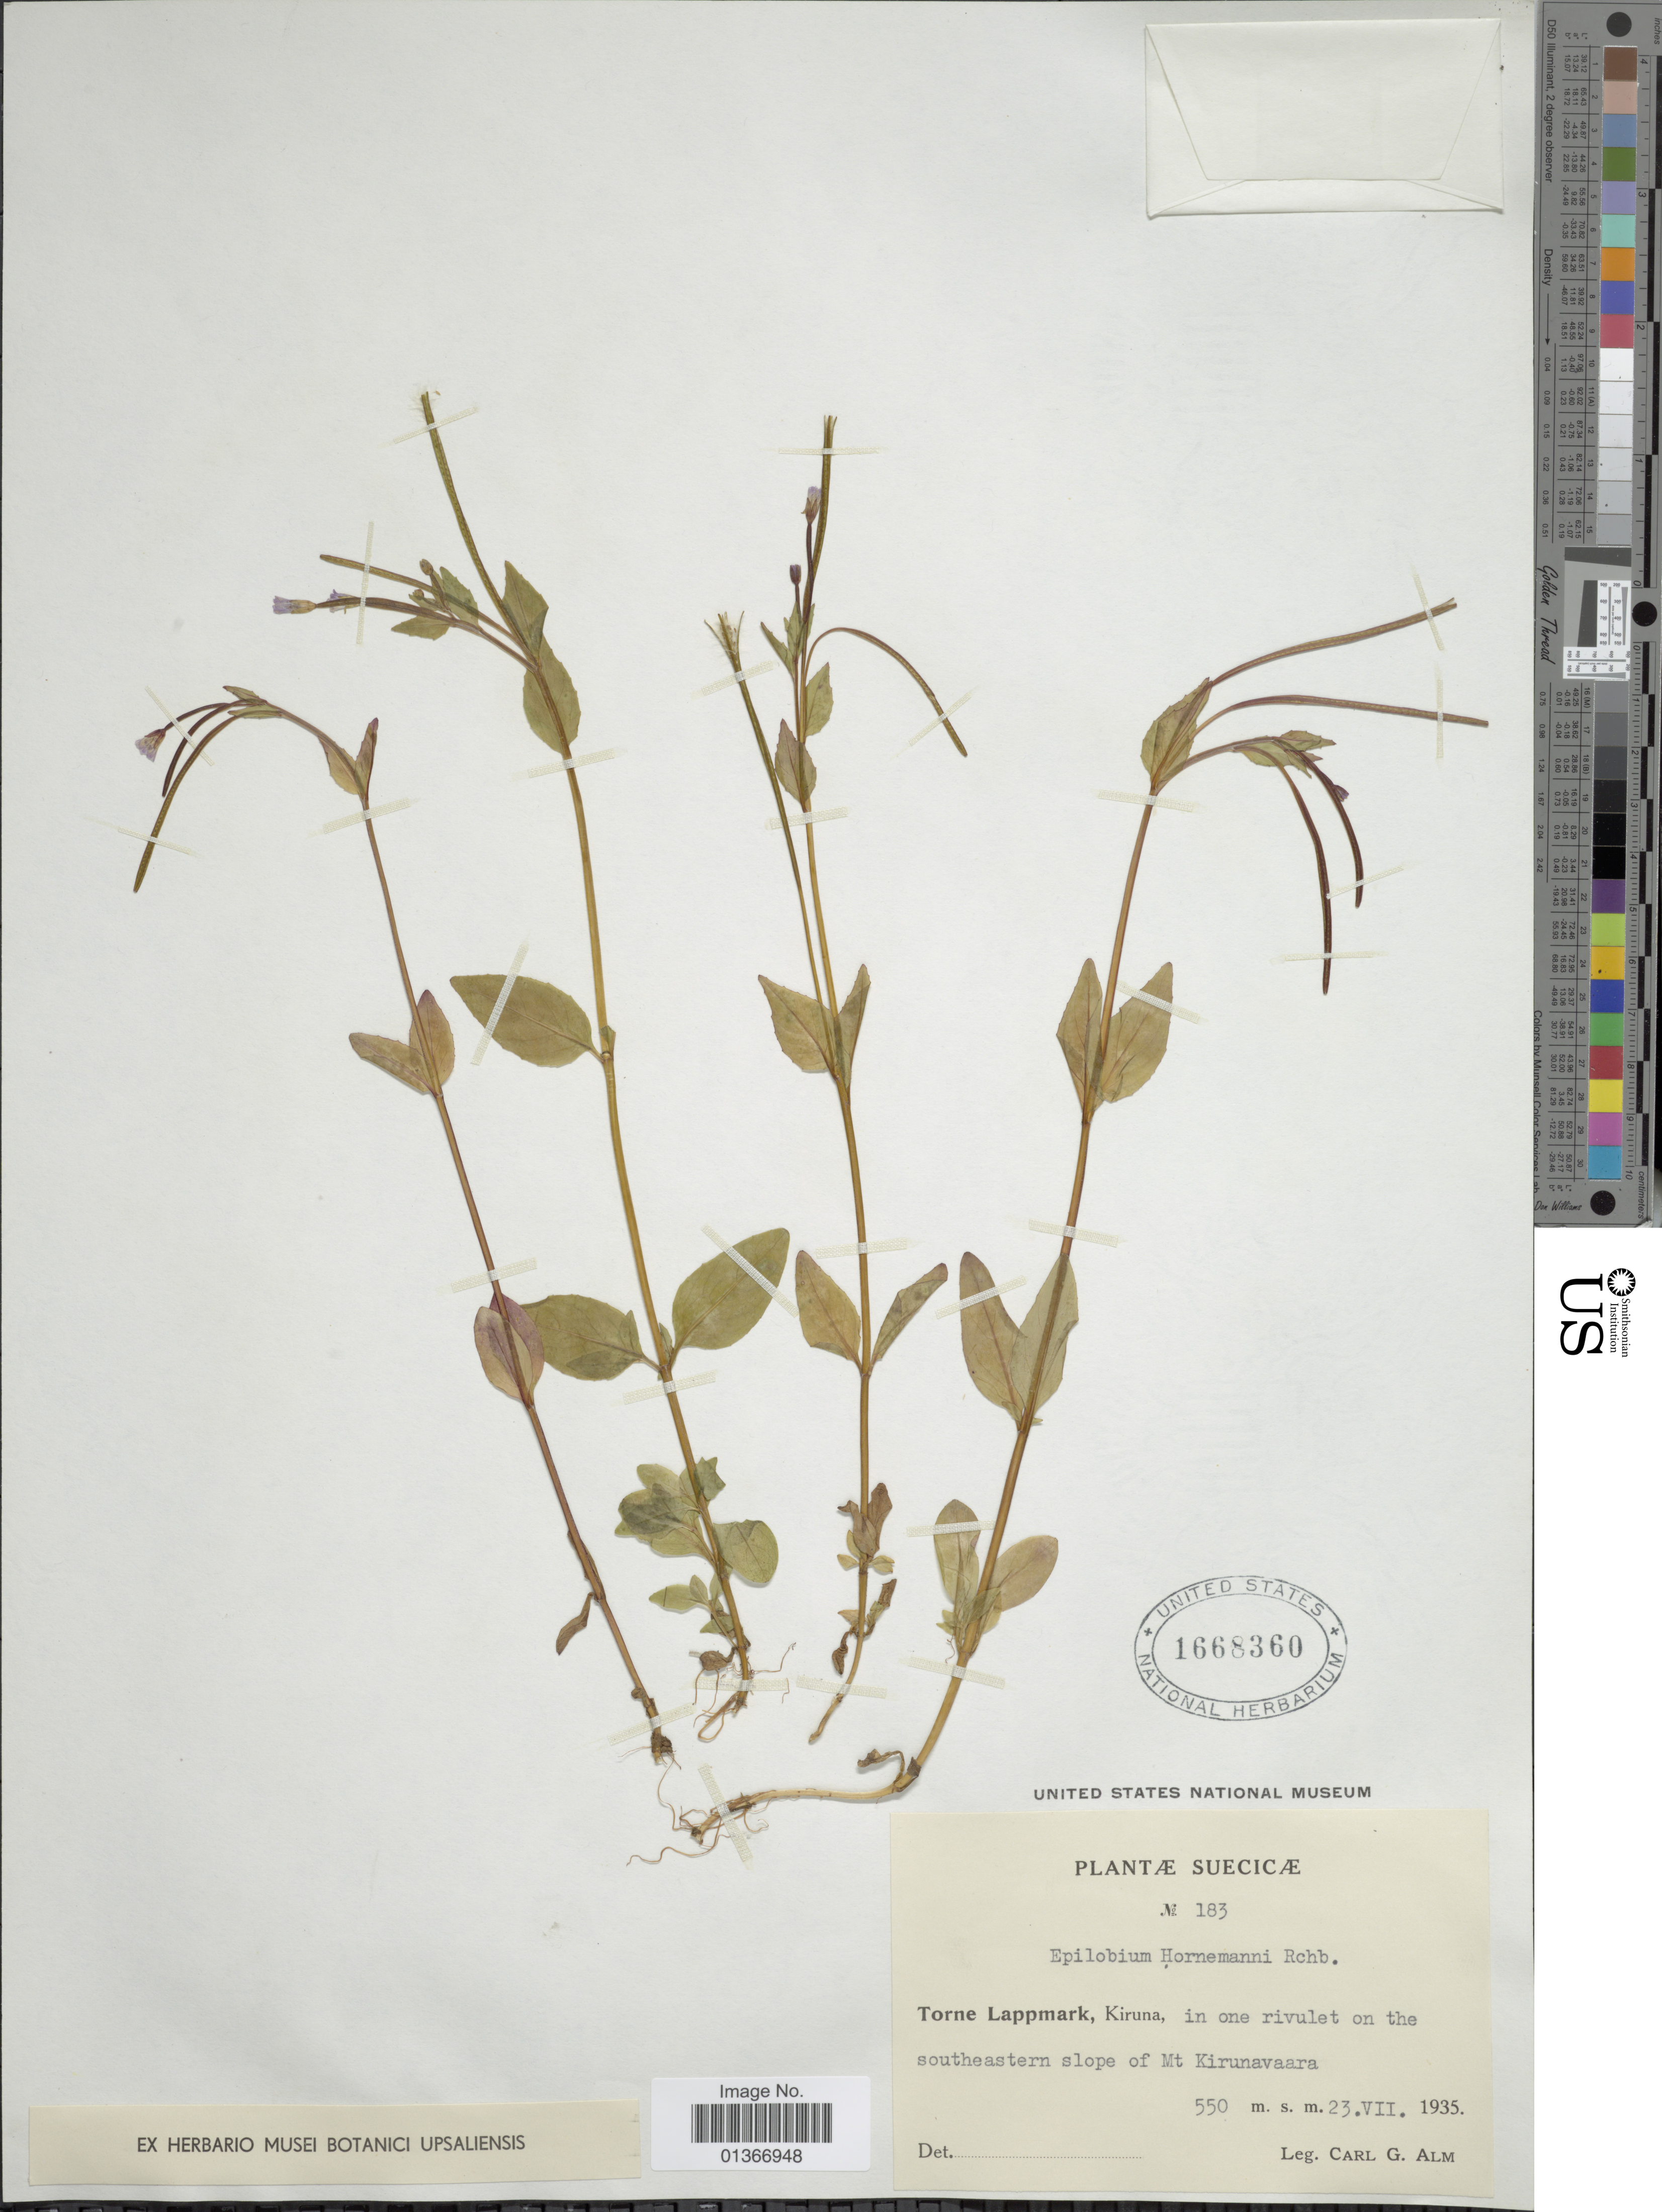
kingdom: Plantae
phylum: Tracheophyta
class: Magnoliopsida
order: Myrtales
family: Onagraceae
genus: Epilobium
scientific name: Epilobium hornemannii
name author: Rchb.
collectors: C. G. Alm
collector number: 183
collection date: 1935-07-23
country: Sweden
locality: Suecicæ. Torne Lappmark, Kiruna, in one rivulet on the southeastern slope of Mt. Kirunavaara.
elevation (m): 550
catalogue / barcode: US 1668360